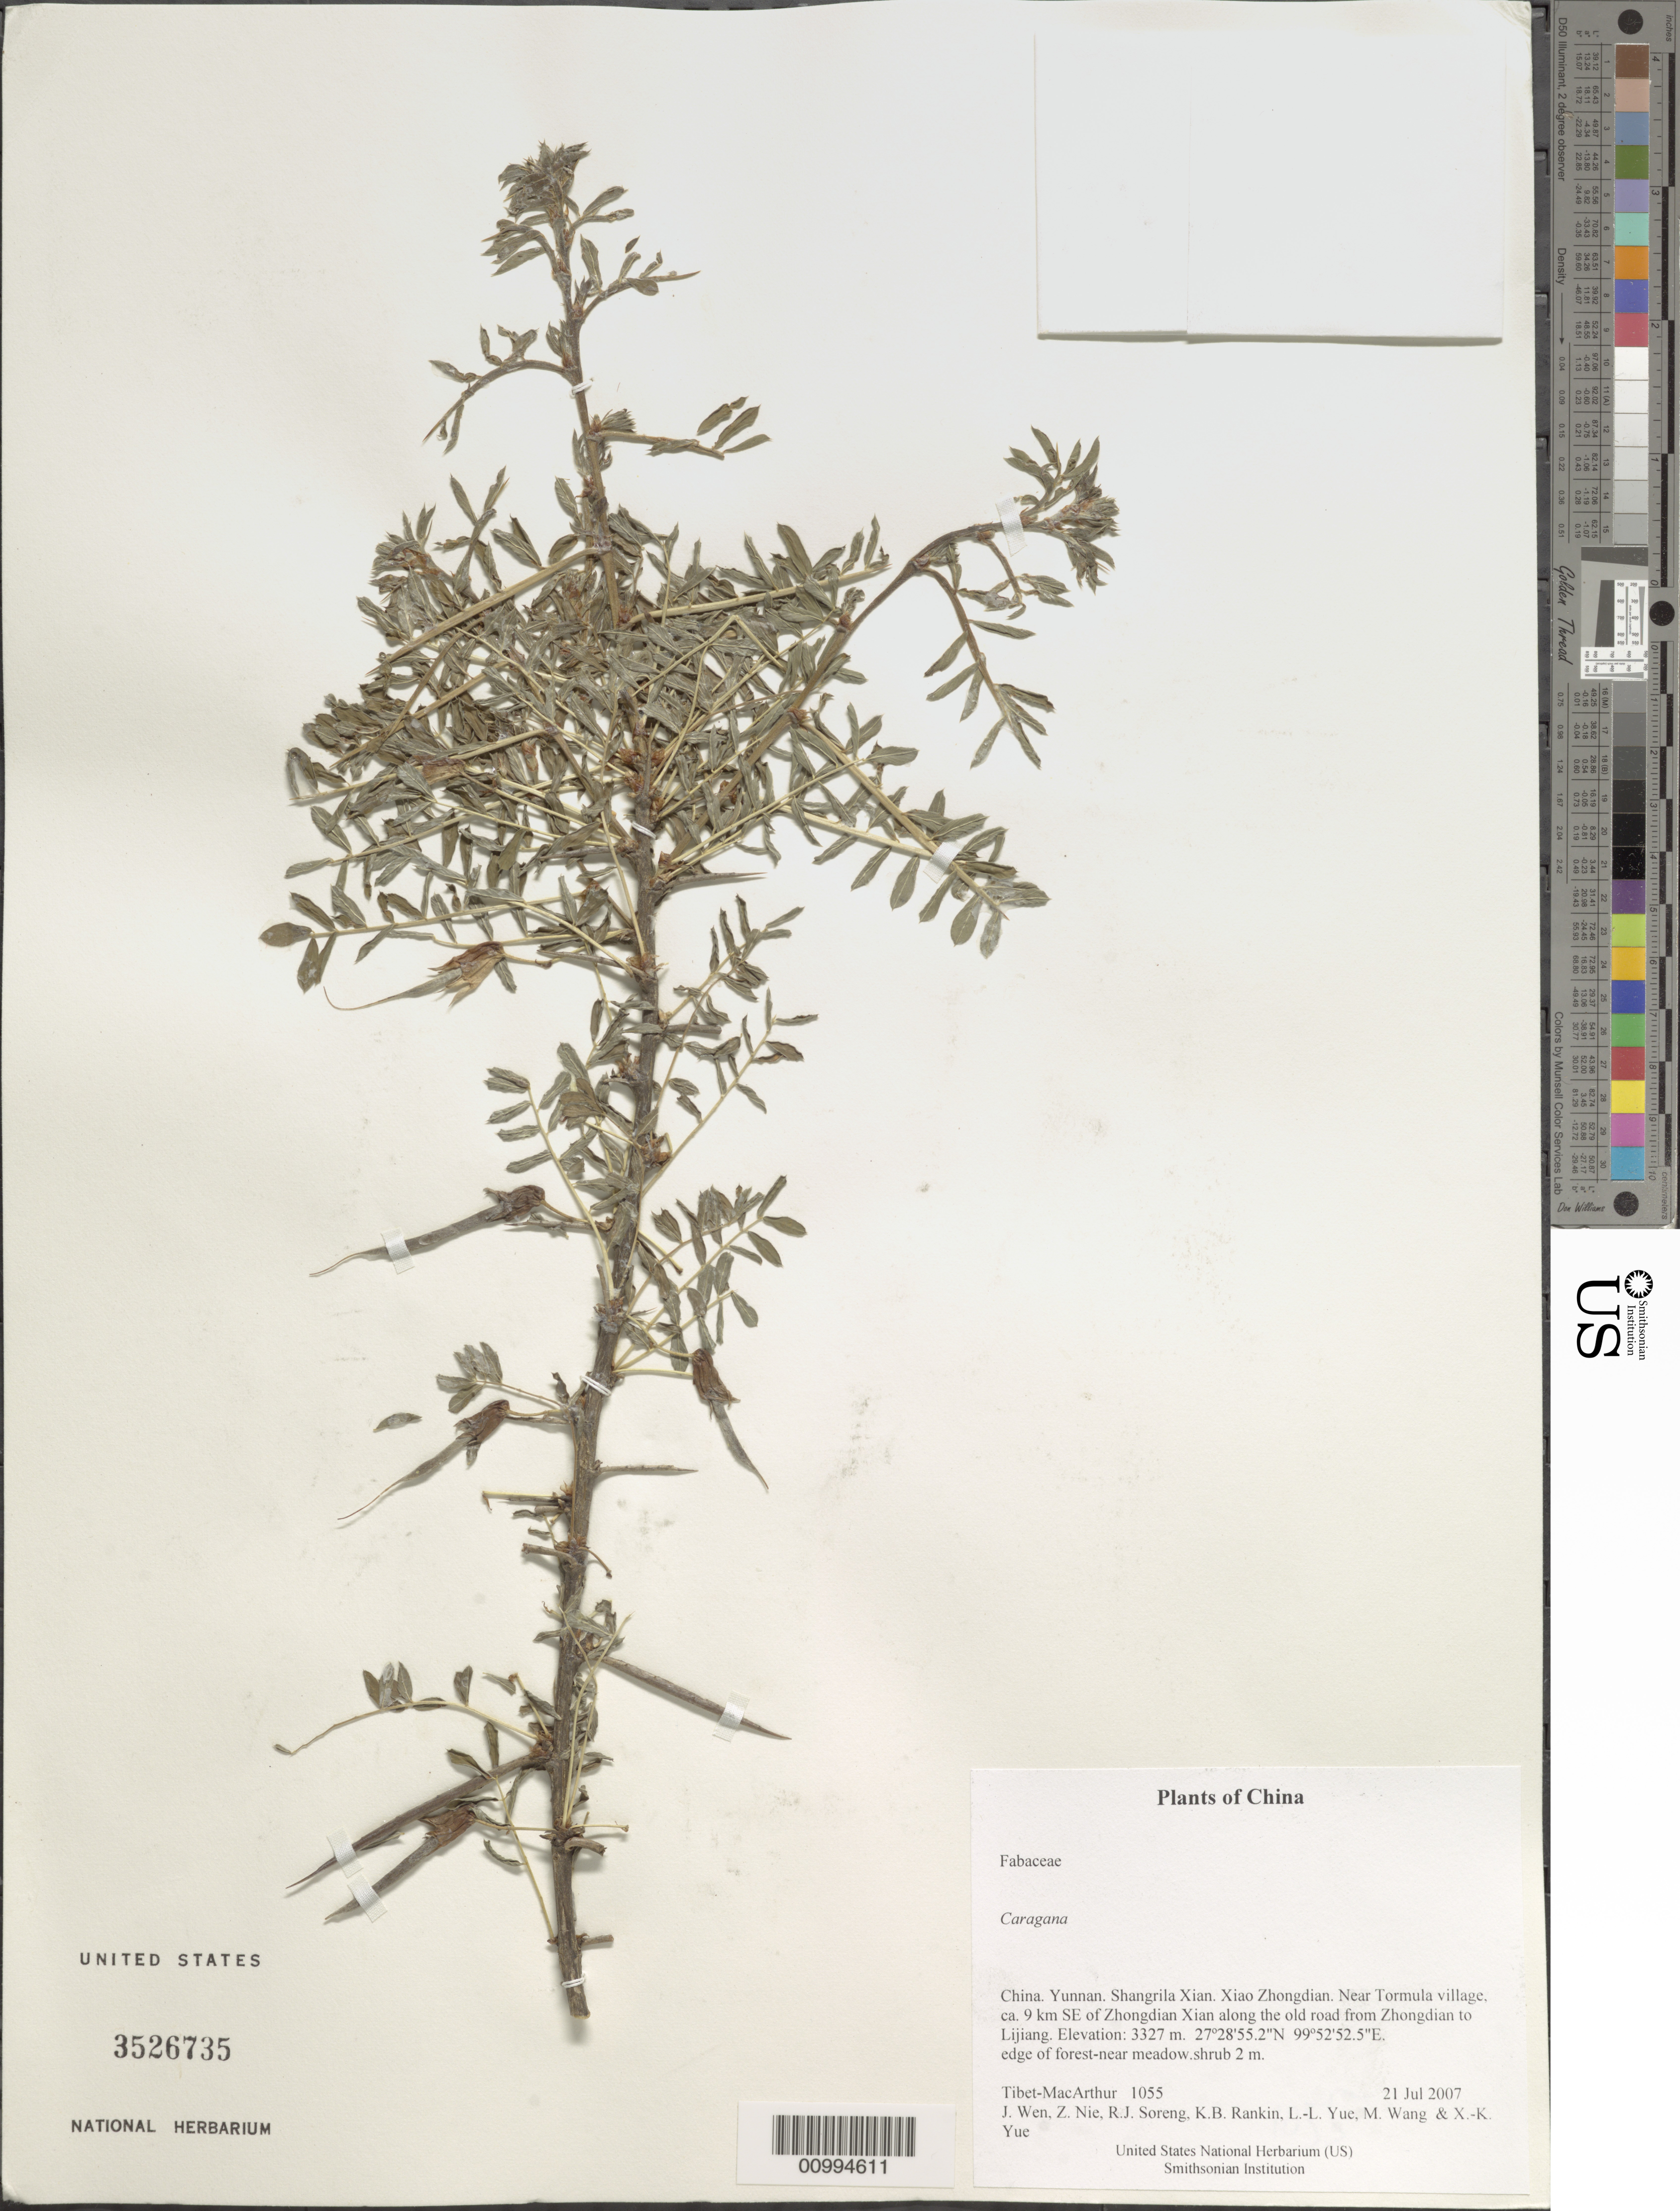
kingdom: Plantae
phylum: Tracheophyta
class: Magnoliopsida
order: Fabales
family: Fabaceae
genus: Caragana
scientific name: Caragana sp.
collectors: Tibet-MacArthur, J. Wen, Z. Nie, R. J. Soreng, K. Rankin, L. Yue, M. Wang & X. Yue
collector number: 1055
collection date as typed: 21 Jul 2007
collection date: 2007-07-21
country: China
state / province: Yunnan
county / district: Shangrila Xian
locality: Xiao Zhongdian. Near Tormula village, ca. 9 km SE of Zhongdian Xian along the old road from Zhongdian to Lijiang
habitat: edge of forest-near meadow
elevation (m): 3327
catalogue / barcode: US 3526735